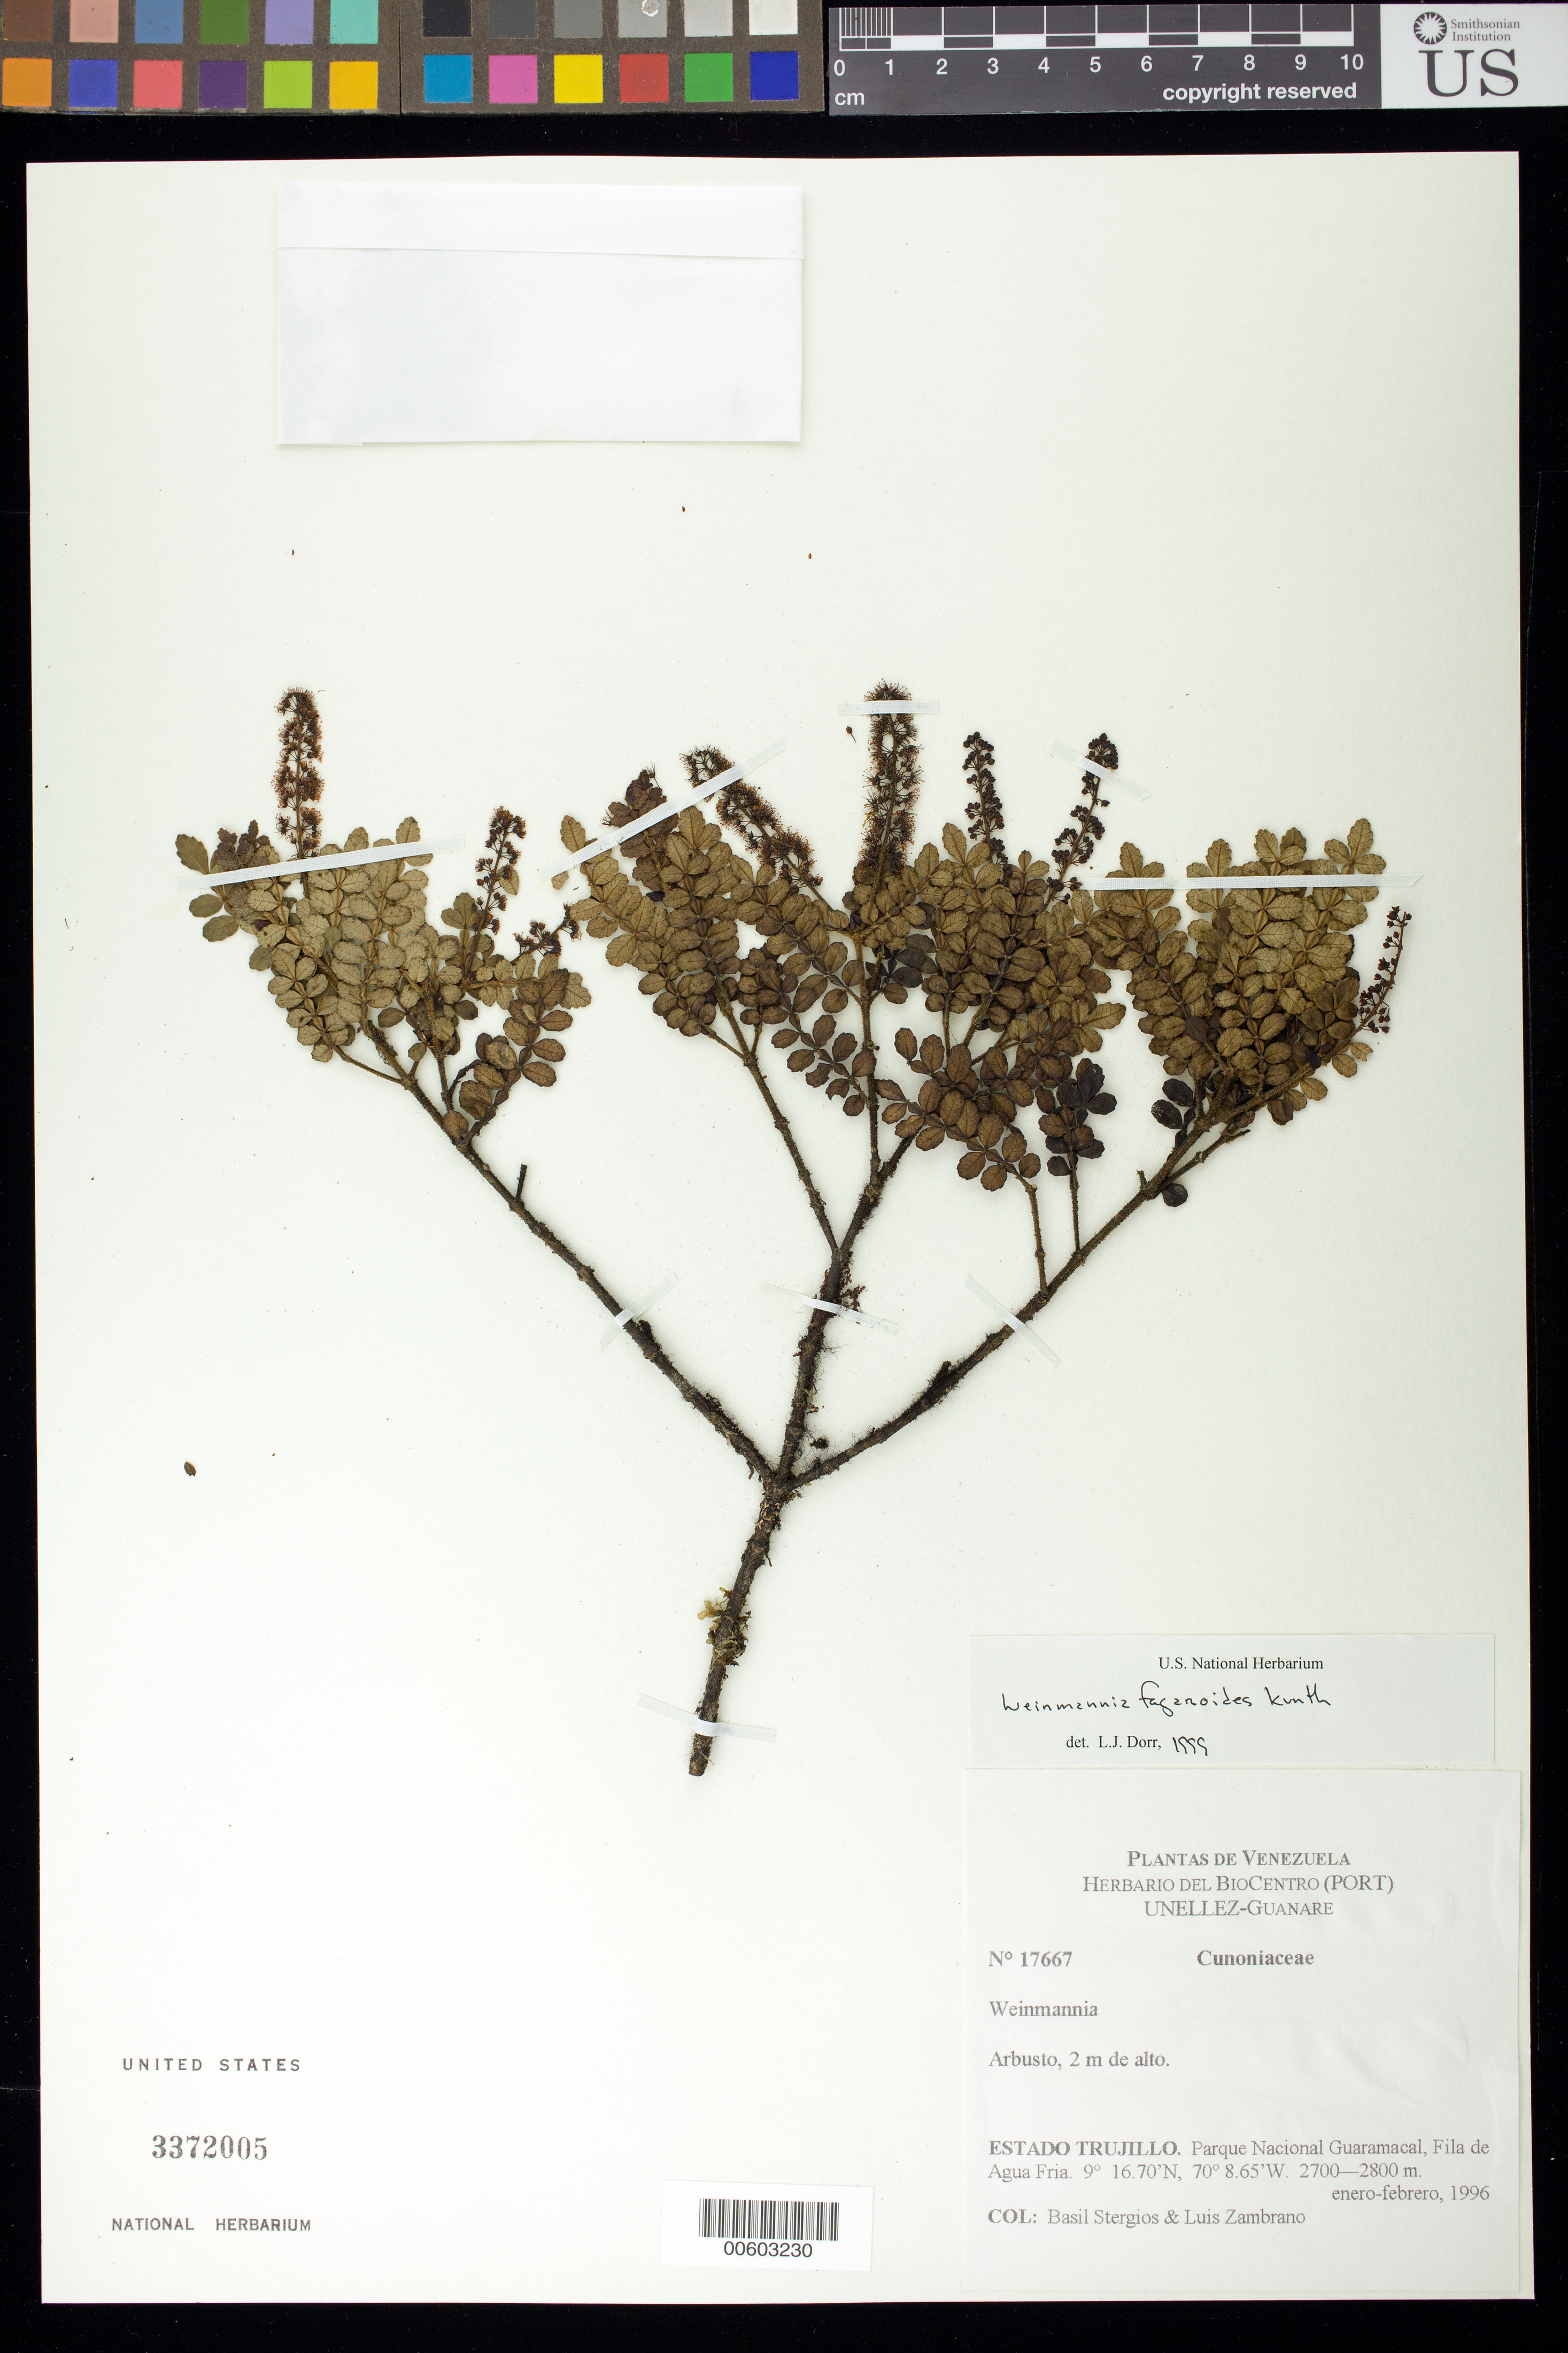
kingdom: Plantae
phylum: Tracheophyta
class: Magnoliopsida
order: Oxalidales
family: Cunoniaceae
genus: Weinmannia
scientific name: Weinmannia fagaroides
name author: Kunth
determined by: Dorr, L. J., (BOT), Smithsonian Institution - National Museum of Natural History (UNITED STATES)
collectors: B. G. Stergios & L. Zambrano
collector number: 17667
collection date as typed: Jan 1996 to -- Feb 1996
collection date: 1996-01/1996-02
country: Venezuela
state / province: Trujillo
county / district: Boconó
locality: Parque Nacional Guaramacal, Fila de Agua Fria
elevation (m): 2700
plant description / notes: MO, PORT, US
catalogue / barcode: US 3372005